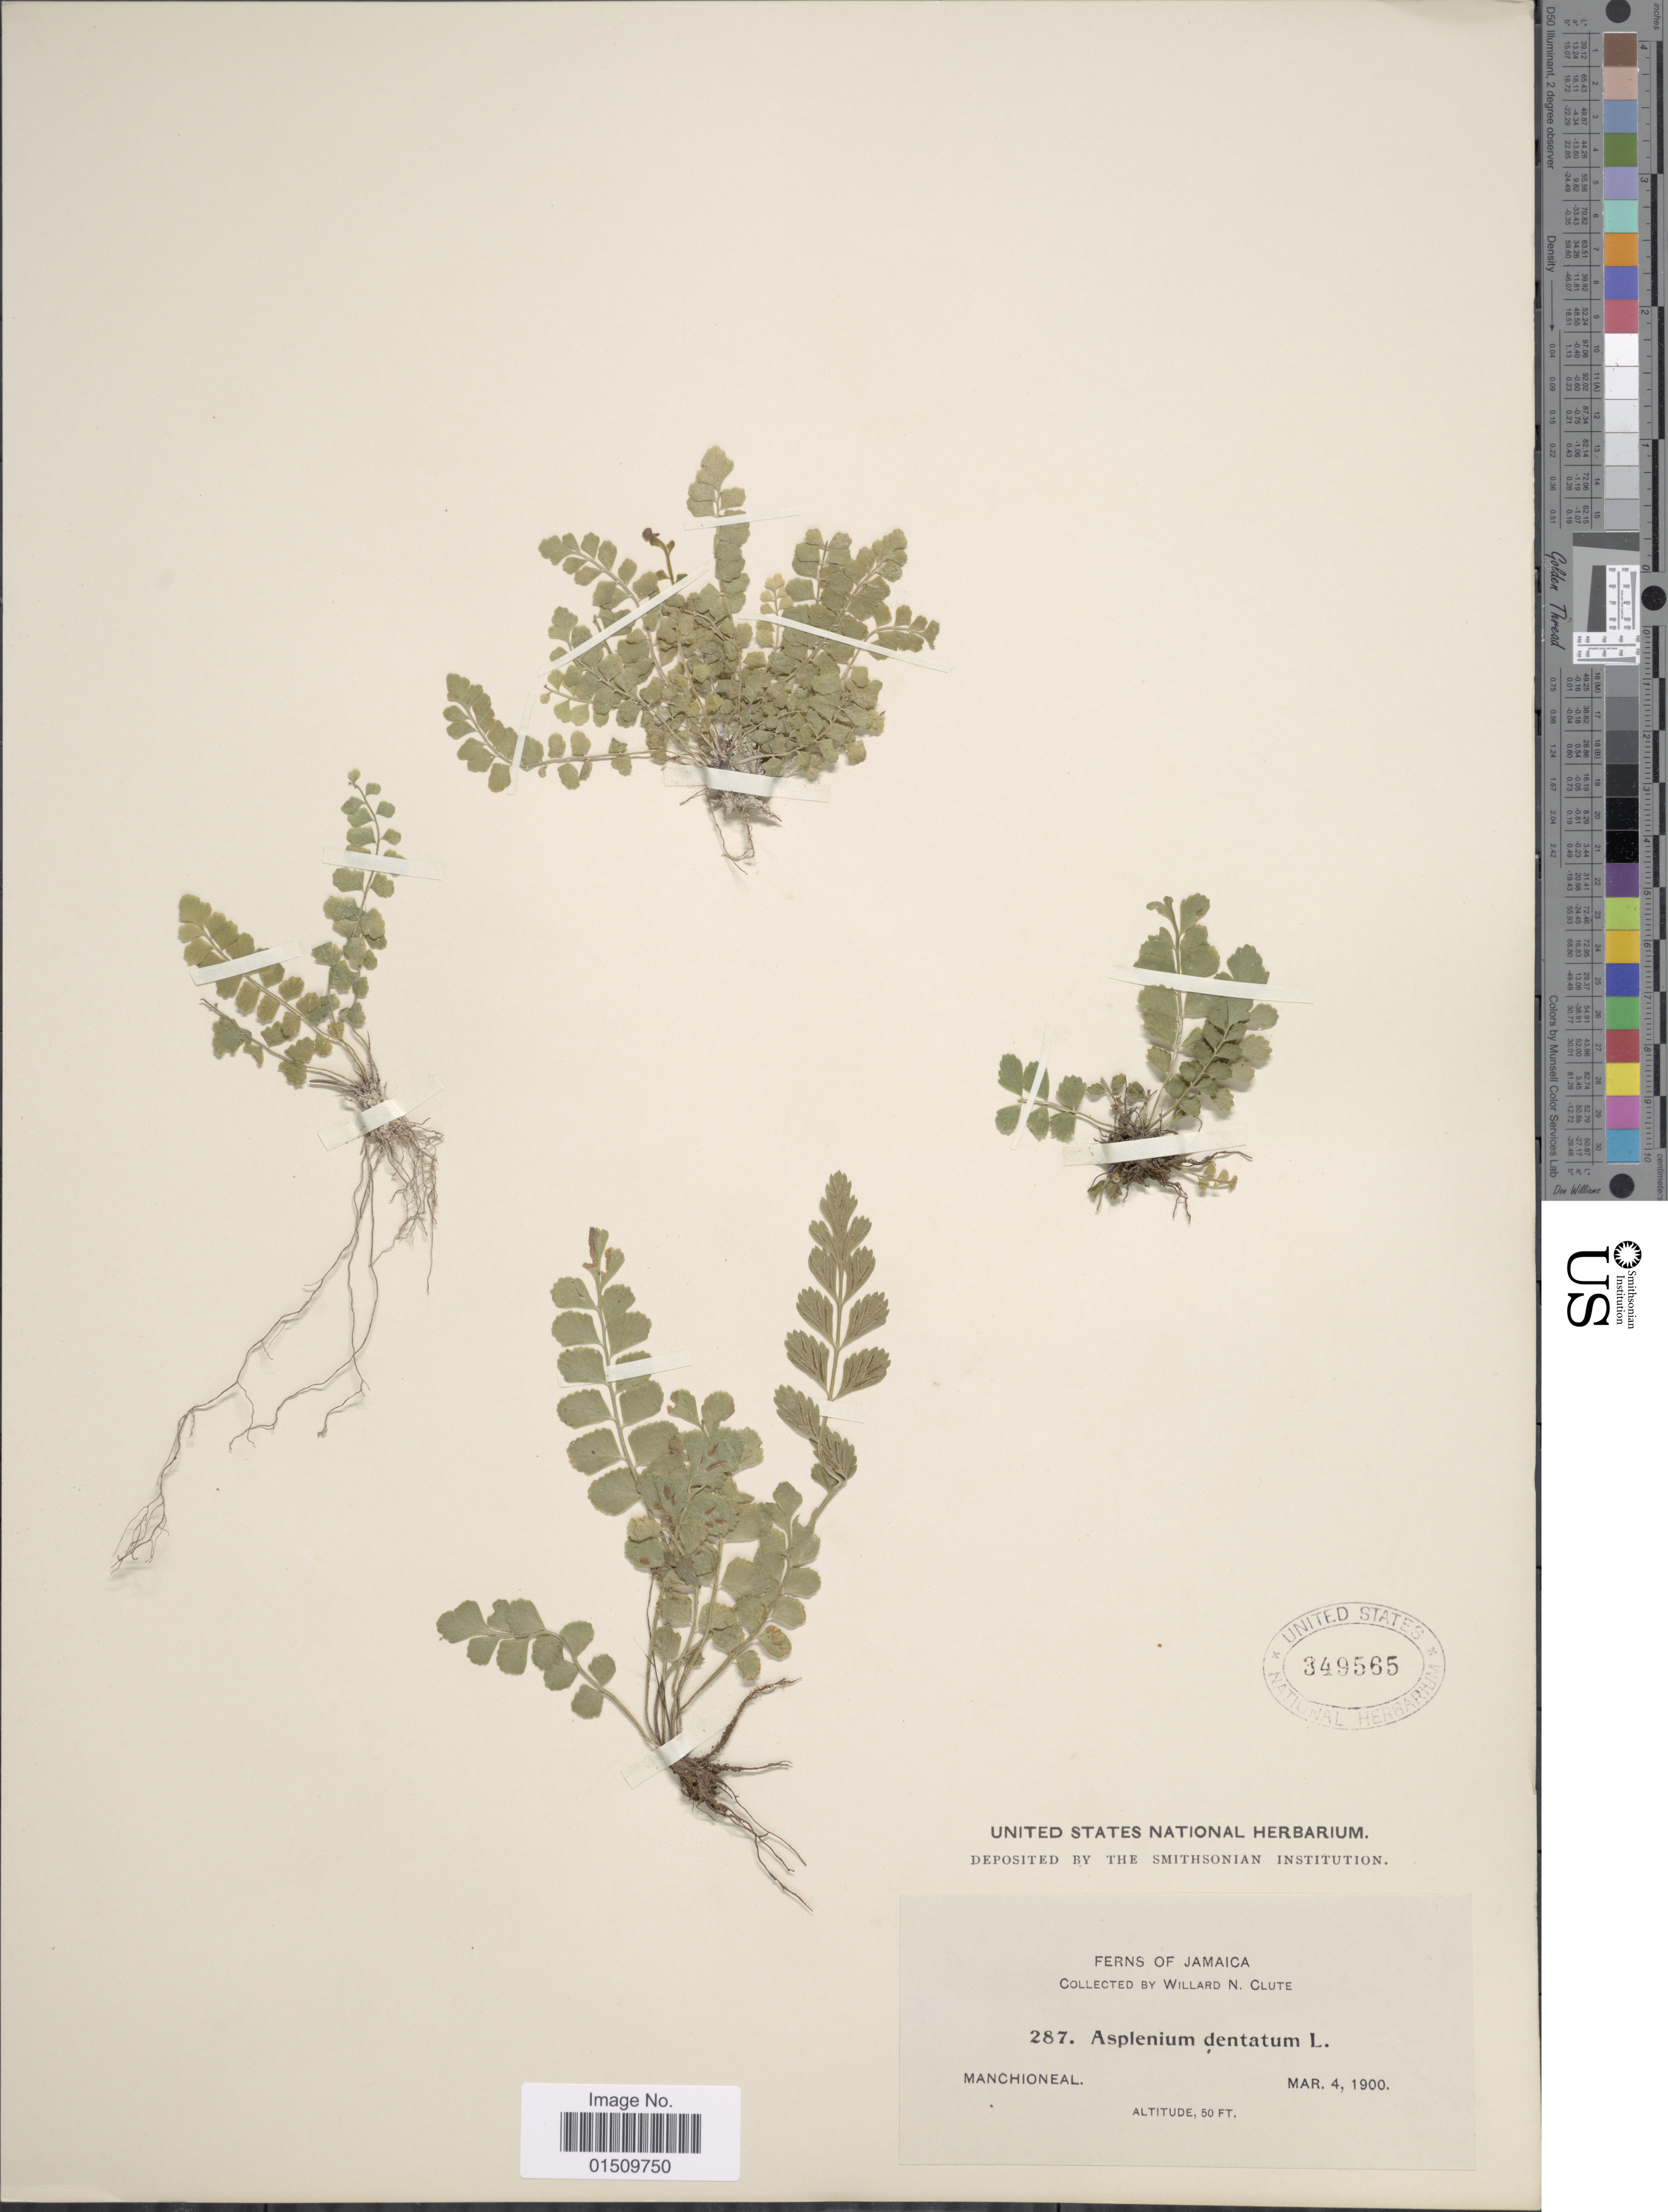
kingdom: Plantae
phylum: Tracheophyta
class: Polypodiopsida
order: Polypodiales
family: Aspleniaceae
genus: Asplenium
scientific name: Asplenium trichomanes-dentatum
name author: L.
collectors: W. N. Clute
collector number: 287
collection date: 1900-03-04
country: Jamaica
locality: Jamaica, Manchional.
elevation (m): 15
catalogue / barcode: US 349565